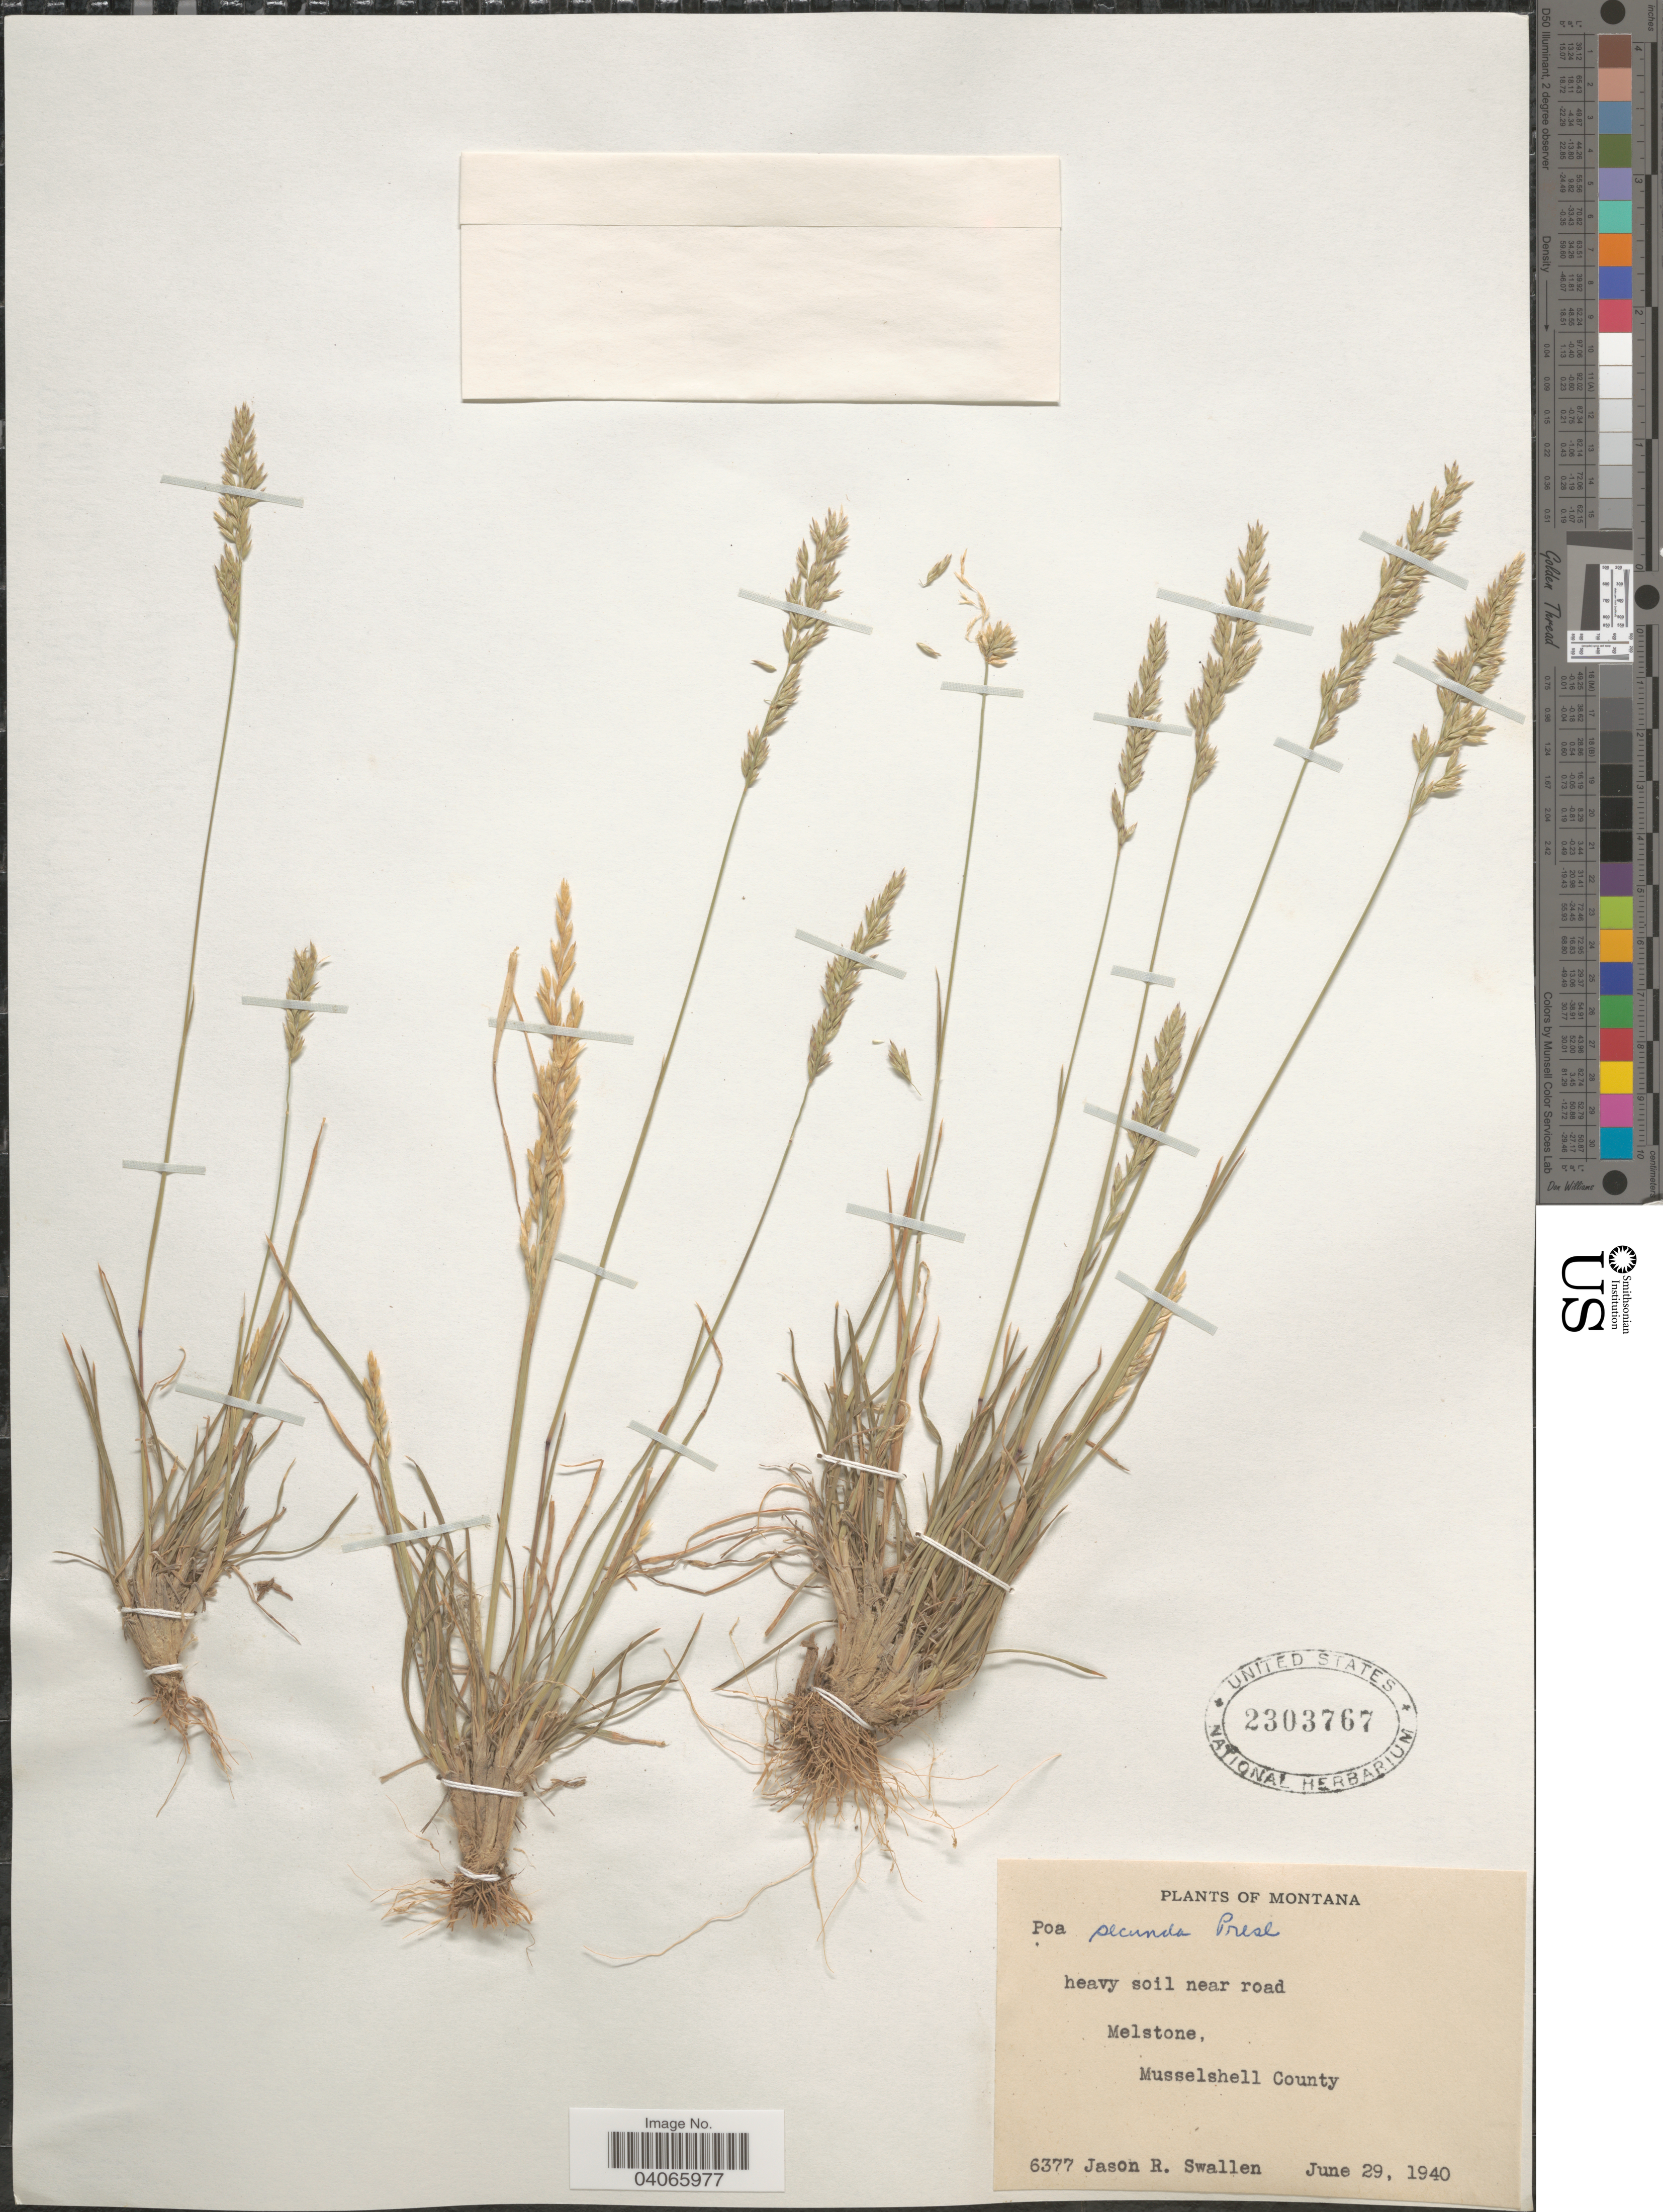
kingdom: Plantae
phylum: Tracheophyta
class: Liliopsida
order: Poales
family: Poaceae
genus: Poa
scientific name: Poa secunda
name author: J. Presl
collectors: J. R. Swallen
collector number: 6377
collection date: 1940-06-29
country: United States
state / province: Montana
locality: Near road. Melstone, Musselshell County.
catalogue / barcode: US 2303767